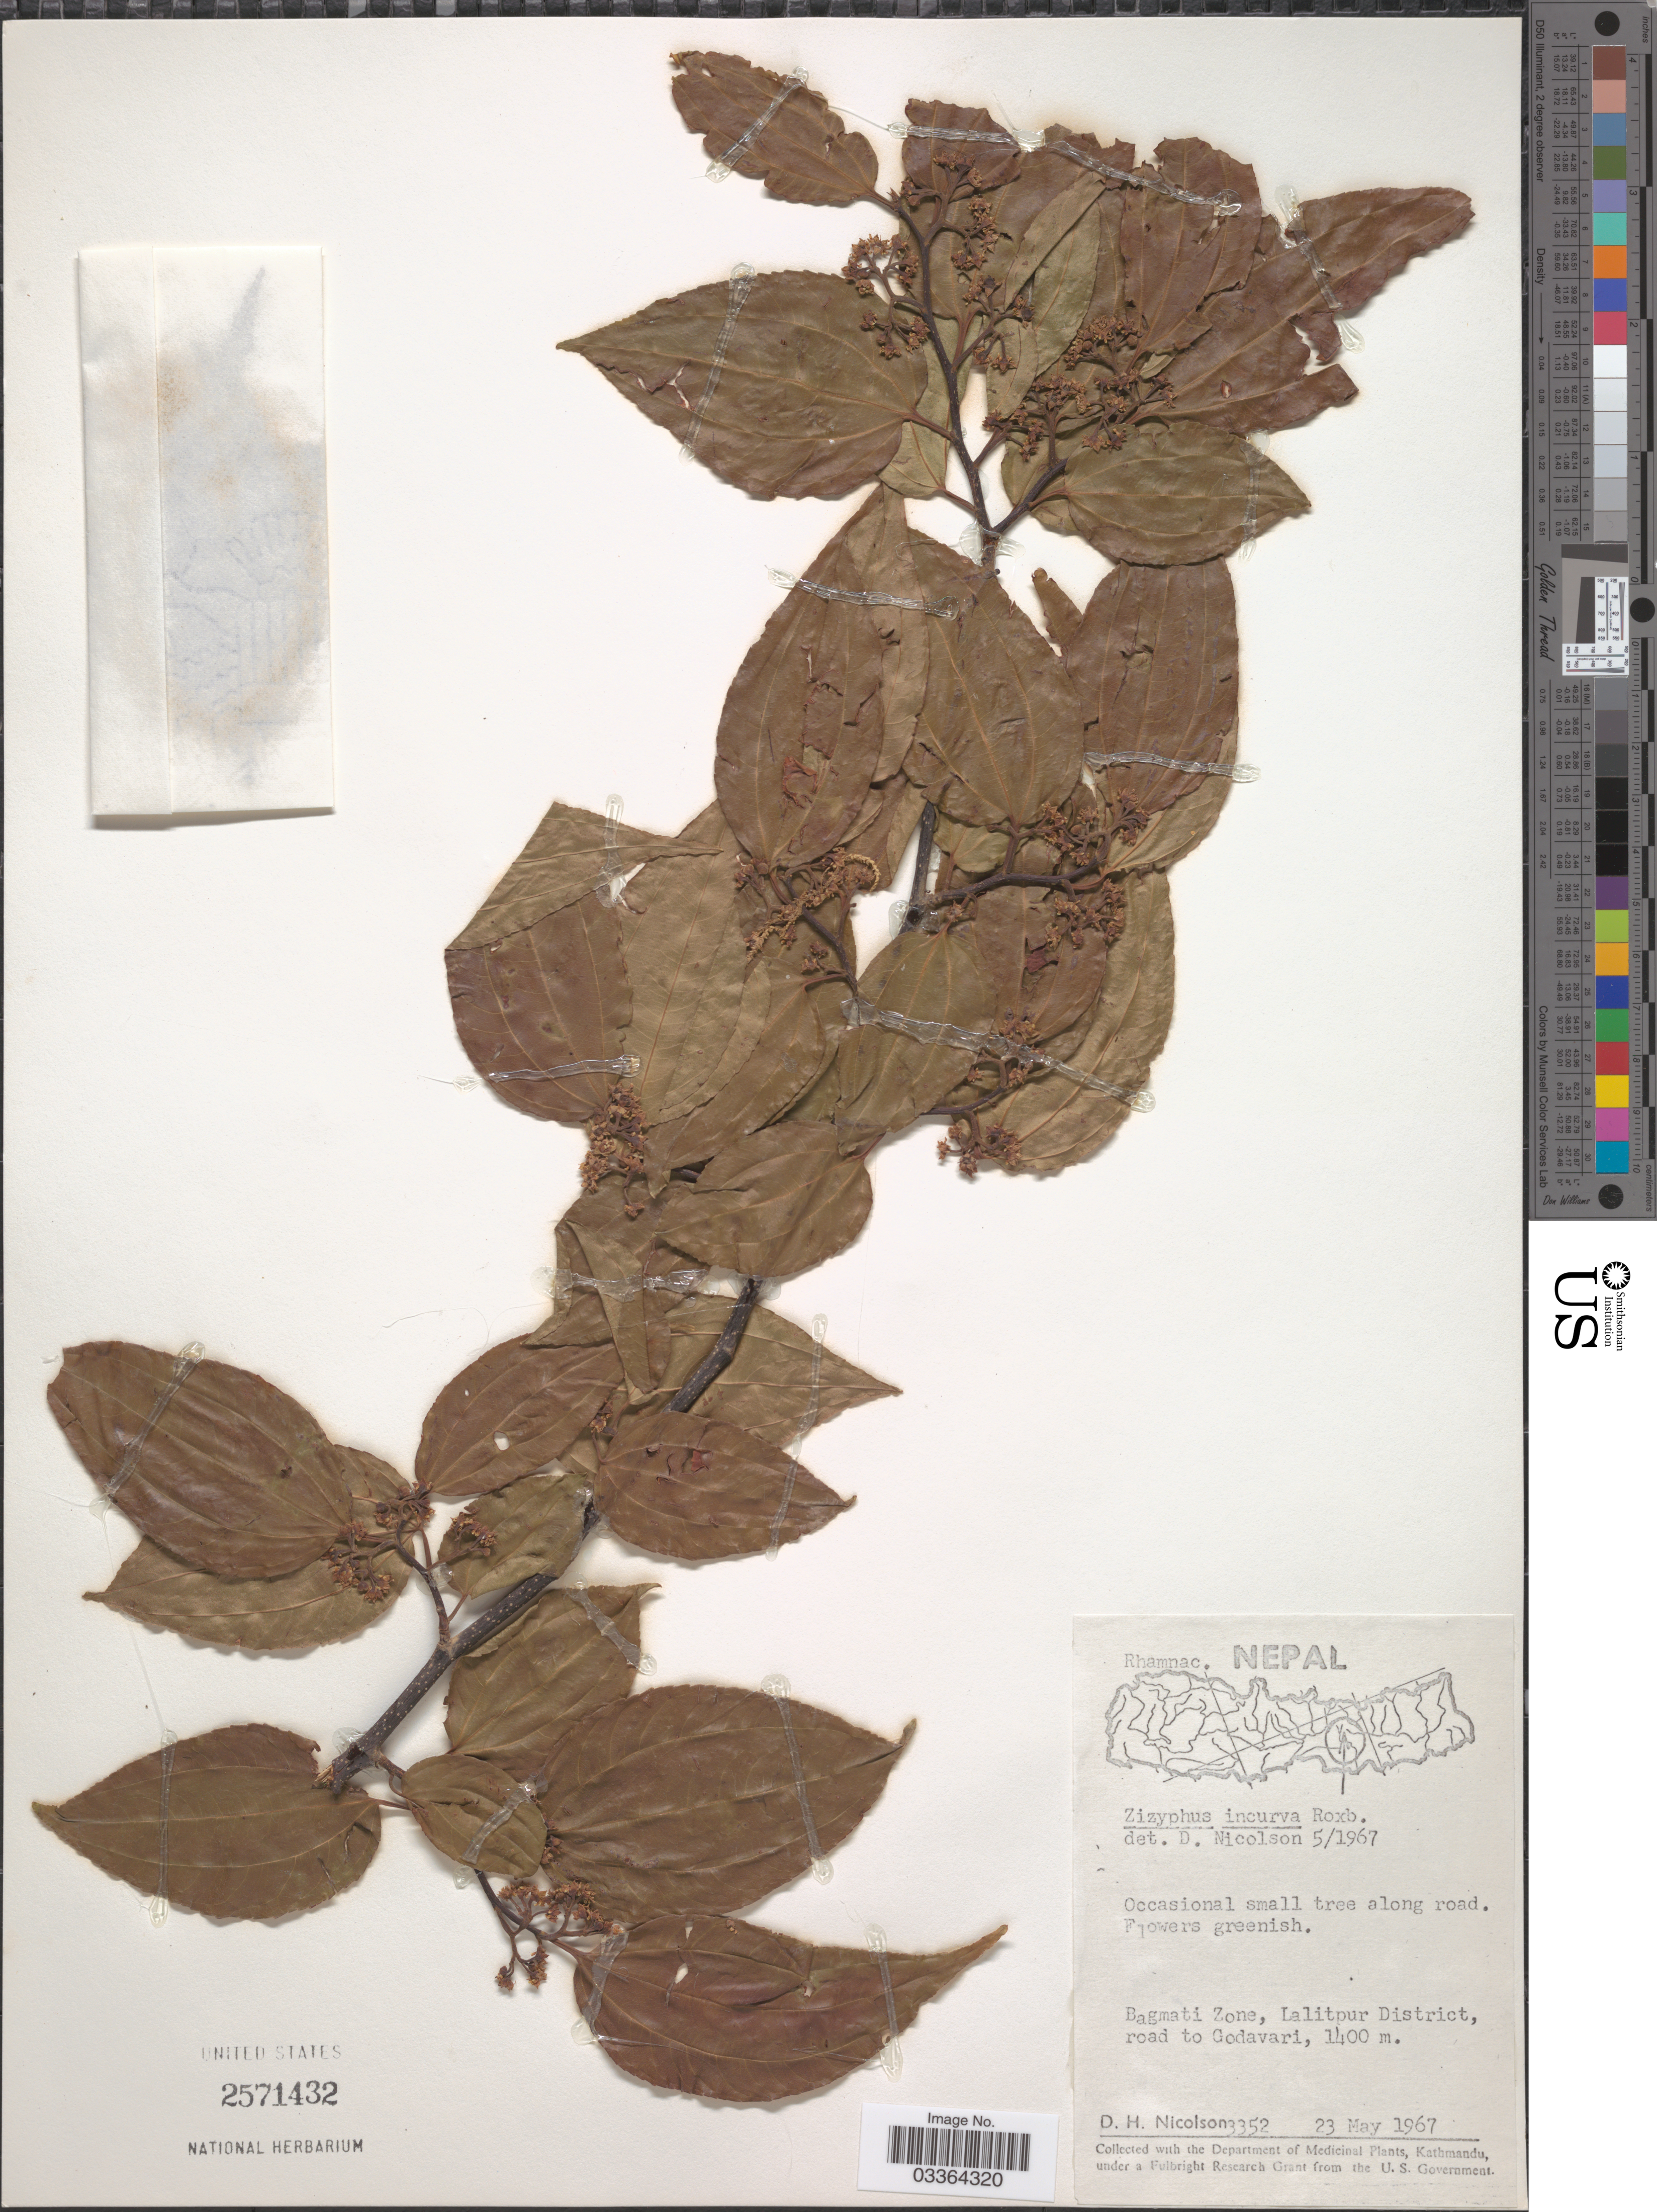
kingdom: Plantae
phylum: Tracheophyta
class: Magnoliopsida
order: Rosales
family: Rhamnaceae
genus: Ziziphus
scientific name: Ziziphus incurva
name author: Roxb.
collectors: D. H. Nicolson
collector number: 3352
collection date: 1967-05-23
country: Nepal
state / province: Bagmati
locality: Bagmati Zone, Lalitpur District, road to Godavari.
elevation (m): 1400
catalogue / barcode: US 2571432